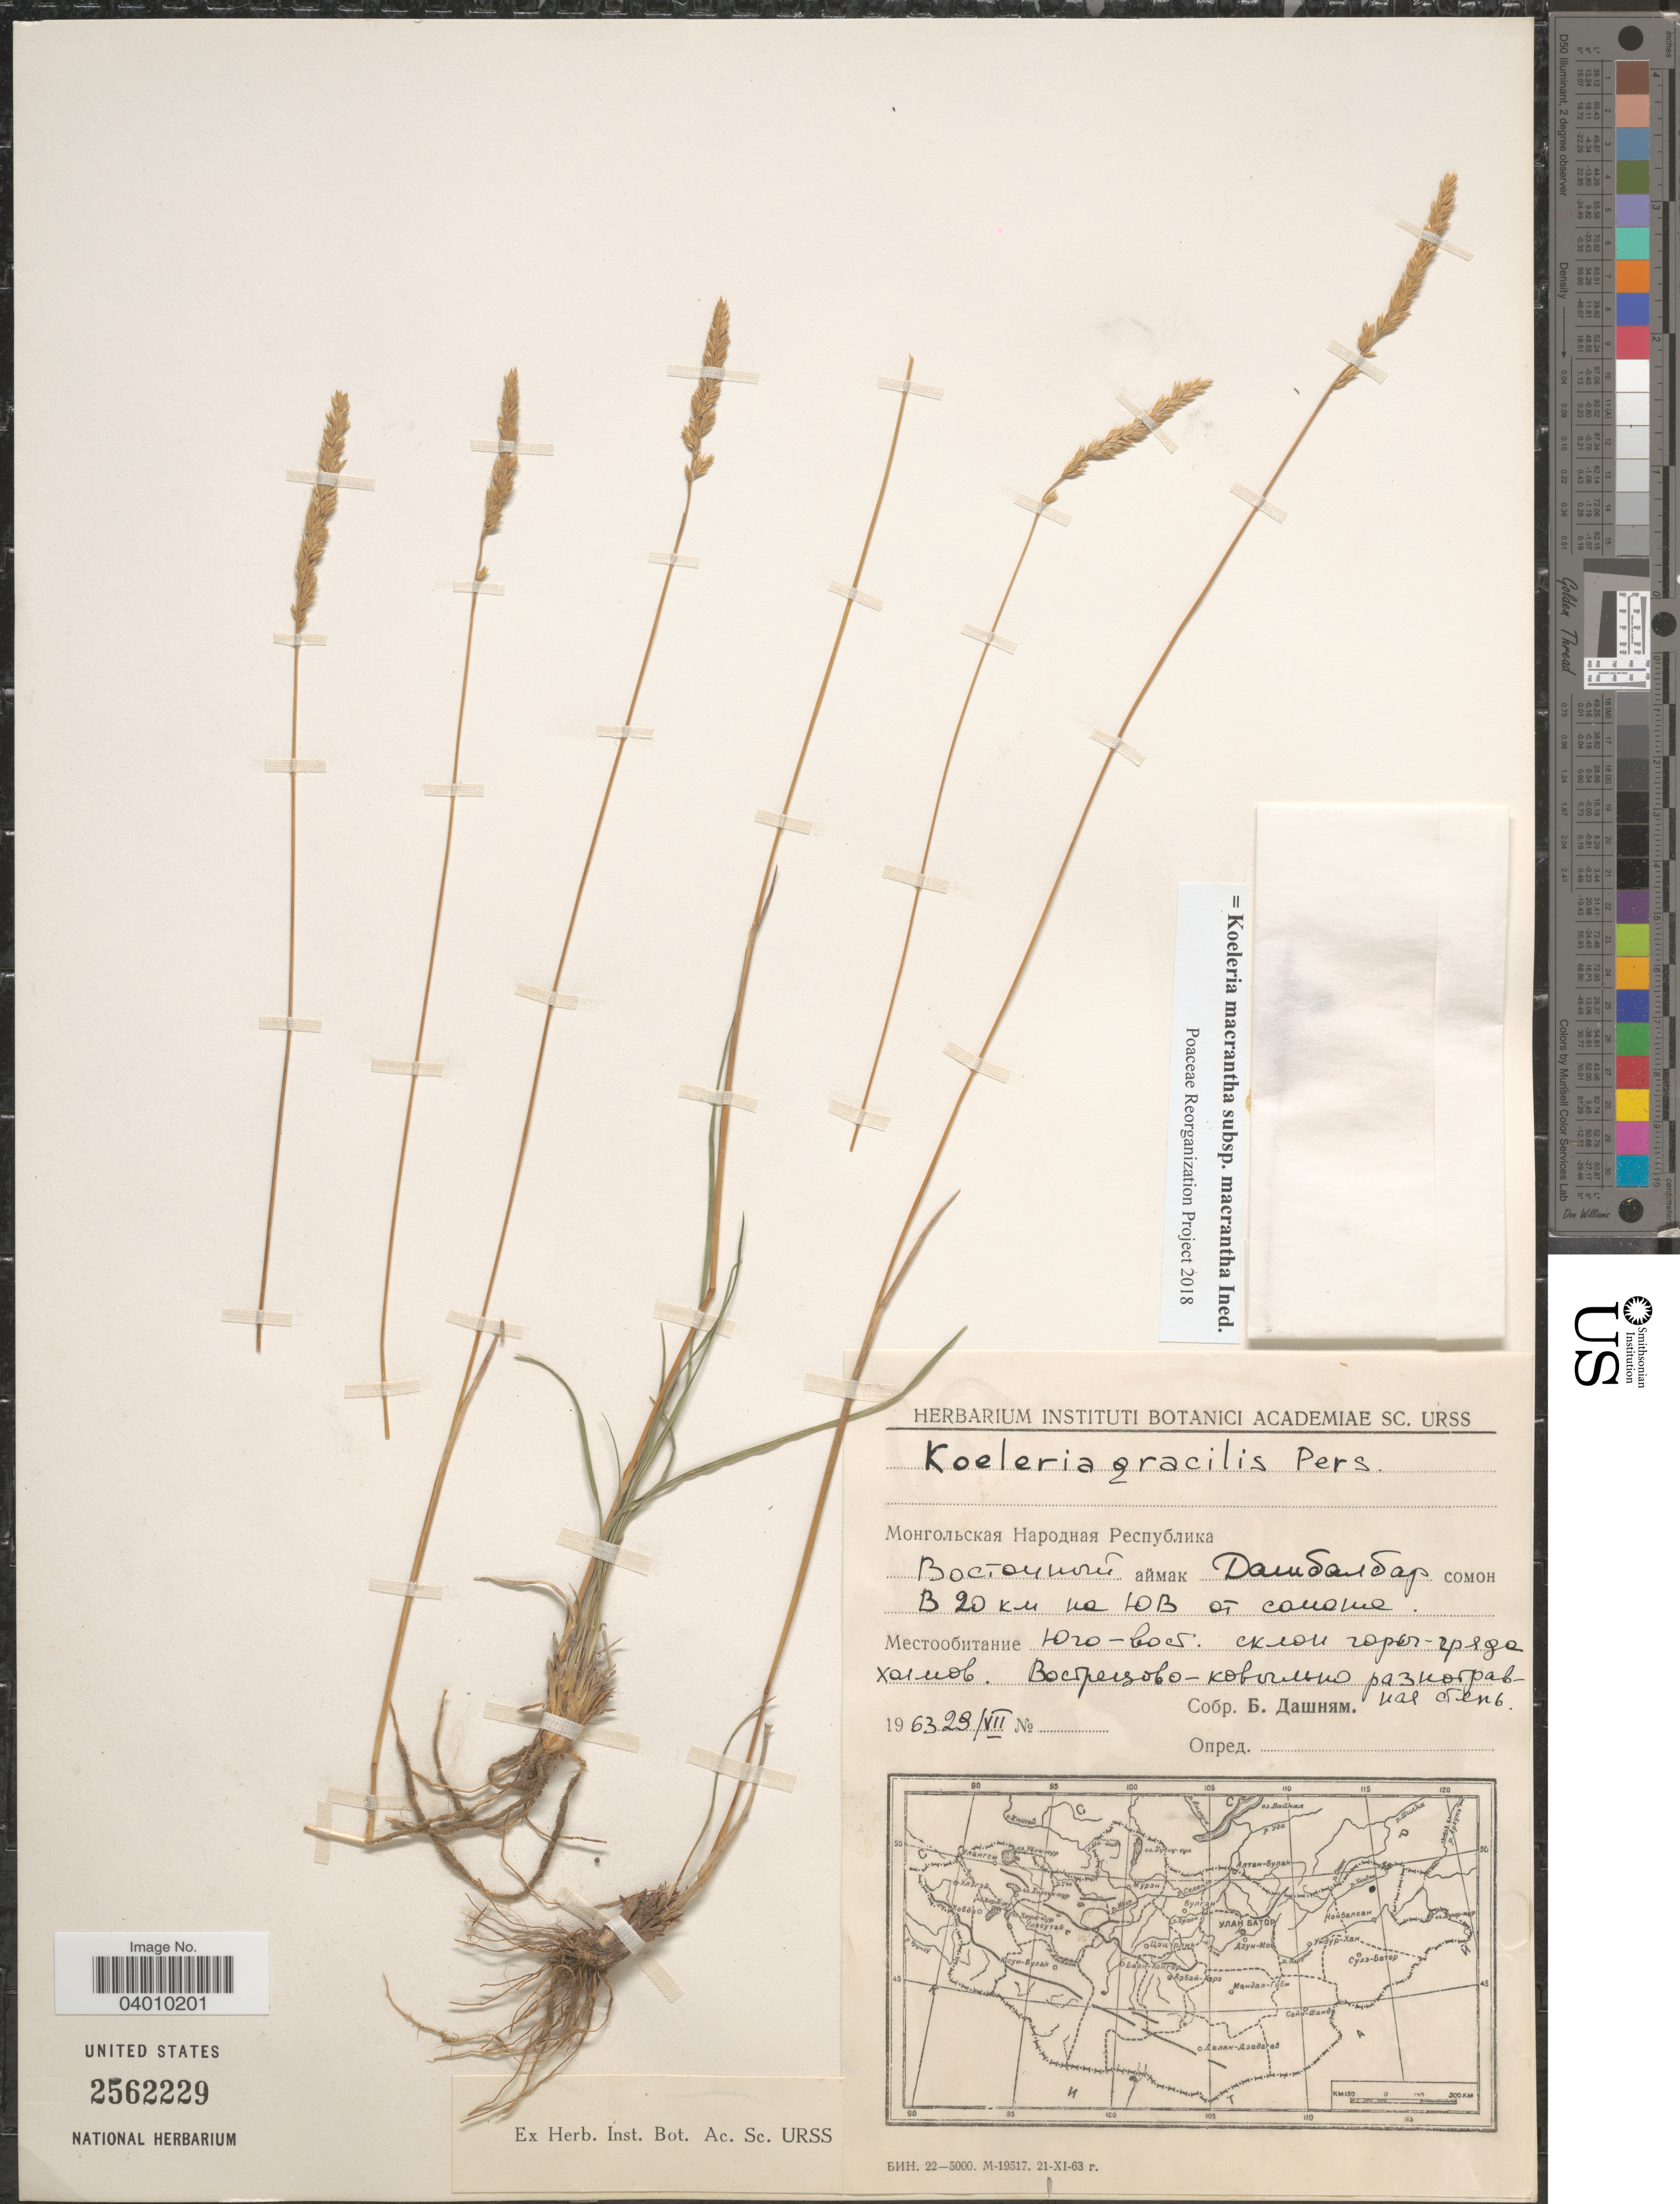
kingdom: Plantae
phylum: Tracheophyta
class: Liliopsida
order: Poales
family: Poaceae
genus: Koeleria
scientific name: Koeleria macrantha subsp. macrantha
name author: (Ledeb.) Schult.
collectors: D. Dashnyam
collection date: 1963-07-23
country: Mongolia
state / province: Dornod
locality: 20 km SE of Dashbalbar sum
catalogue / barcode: US 2562229